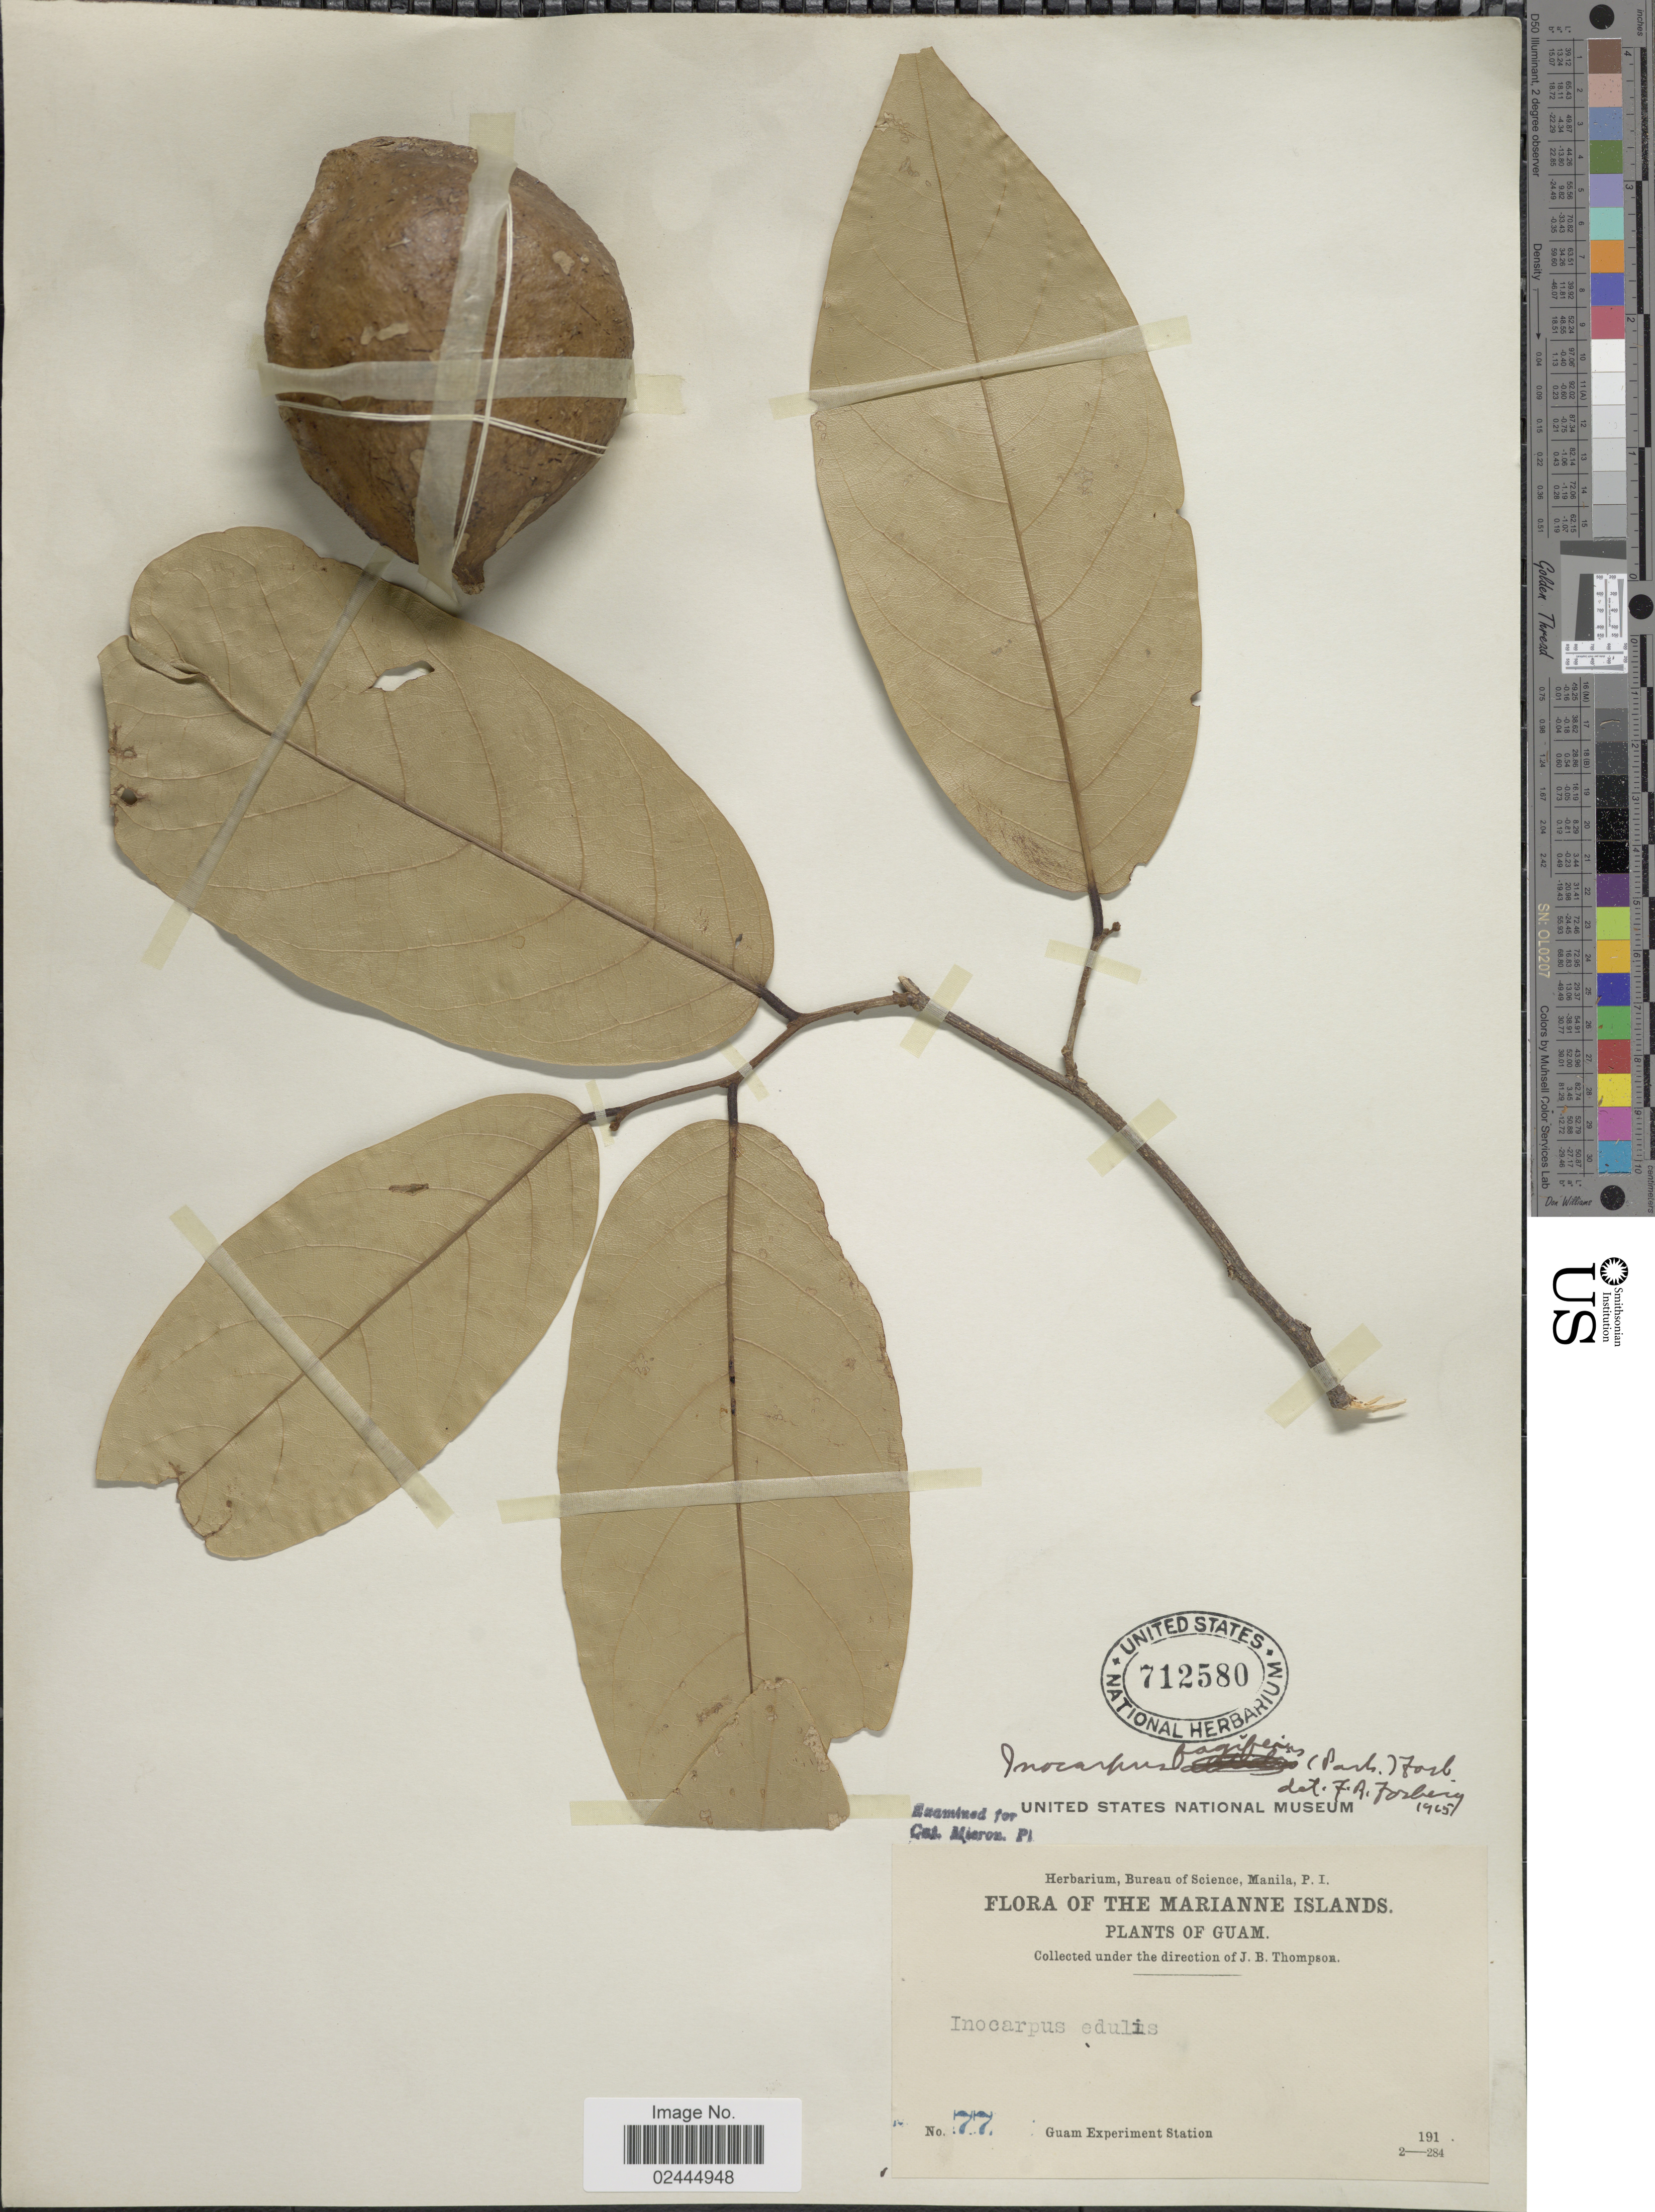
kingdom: Plantae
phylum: Tracheophyta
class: Magnoliopsida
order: Fabales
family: Fabaceae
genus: Inocarpus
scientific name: Inocarpus fagifer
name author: (Parkinson) Fosberg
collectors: Guam Exp. Sta.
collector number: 77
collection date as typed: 191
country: Guam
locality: Marianne Islands, Guam.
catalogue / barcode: US 712580